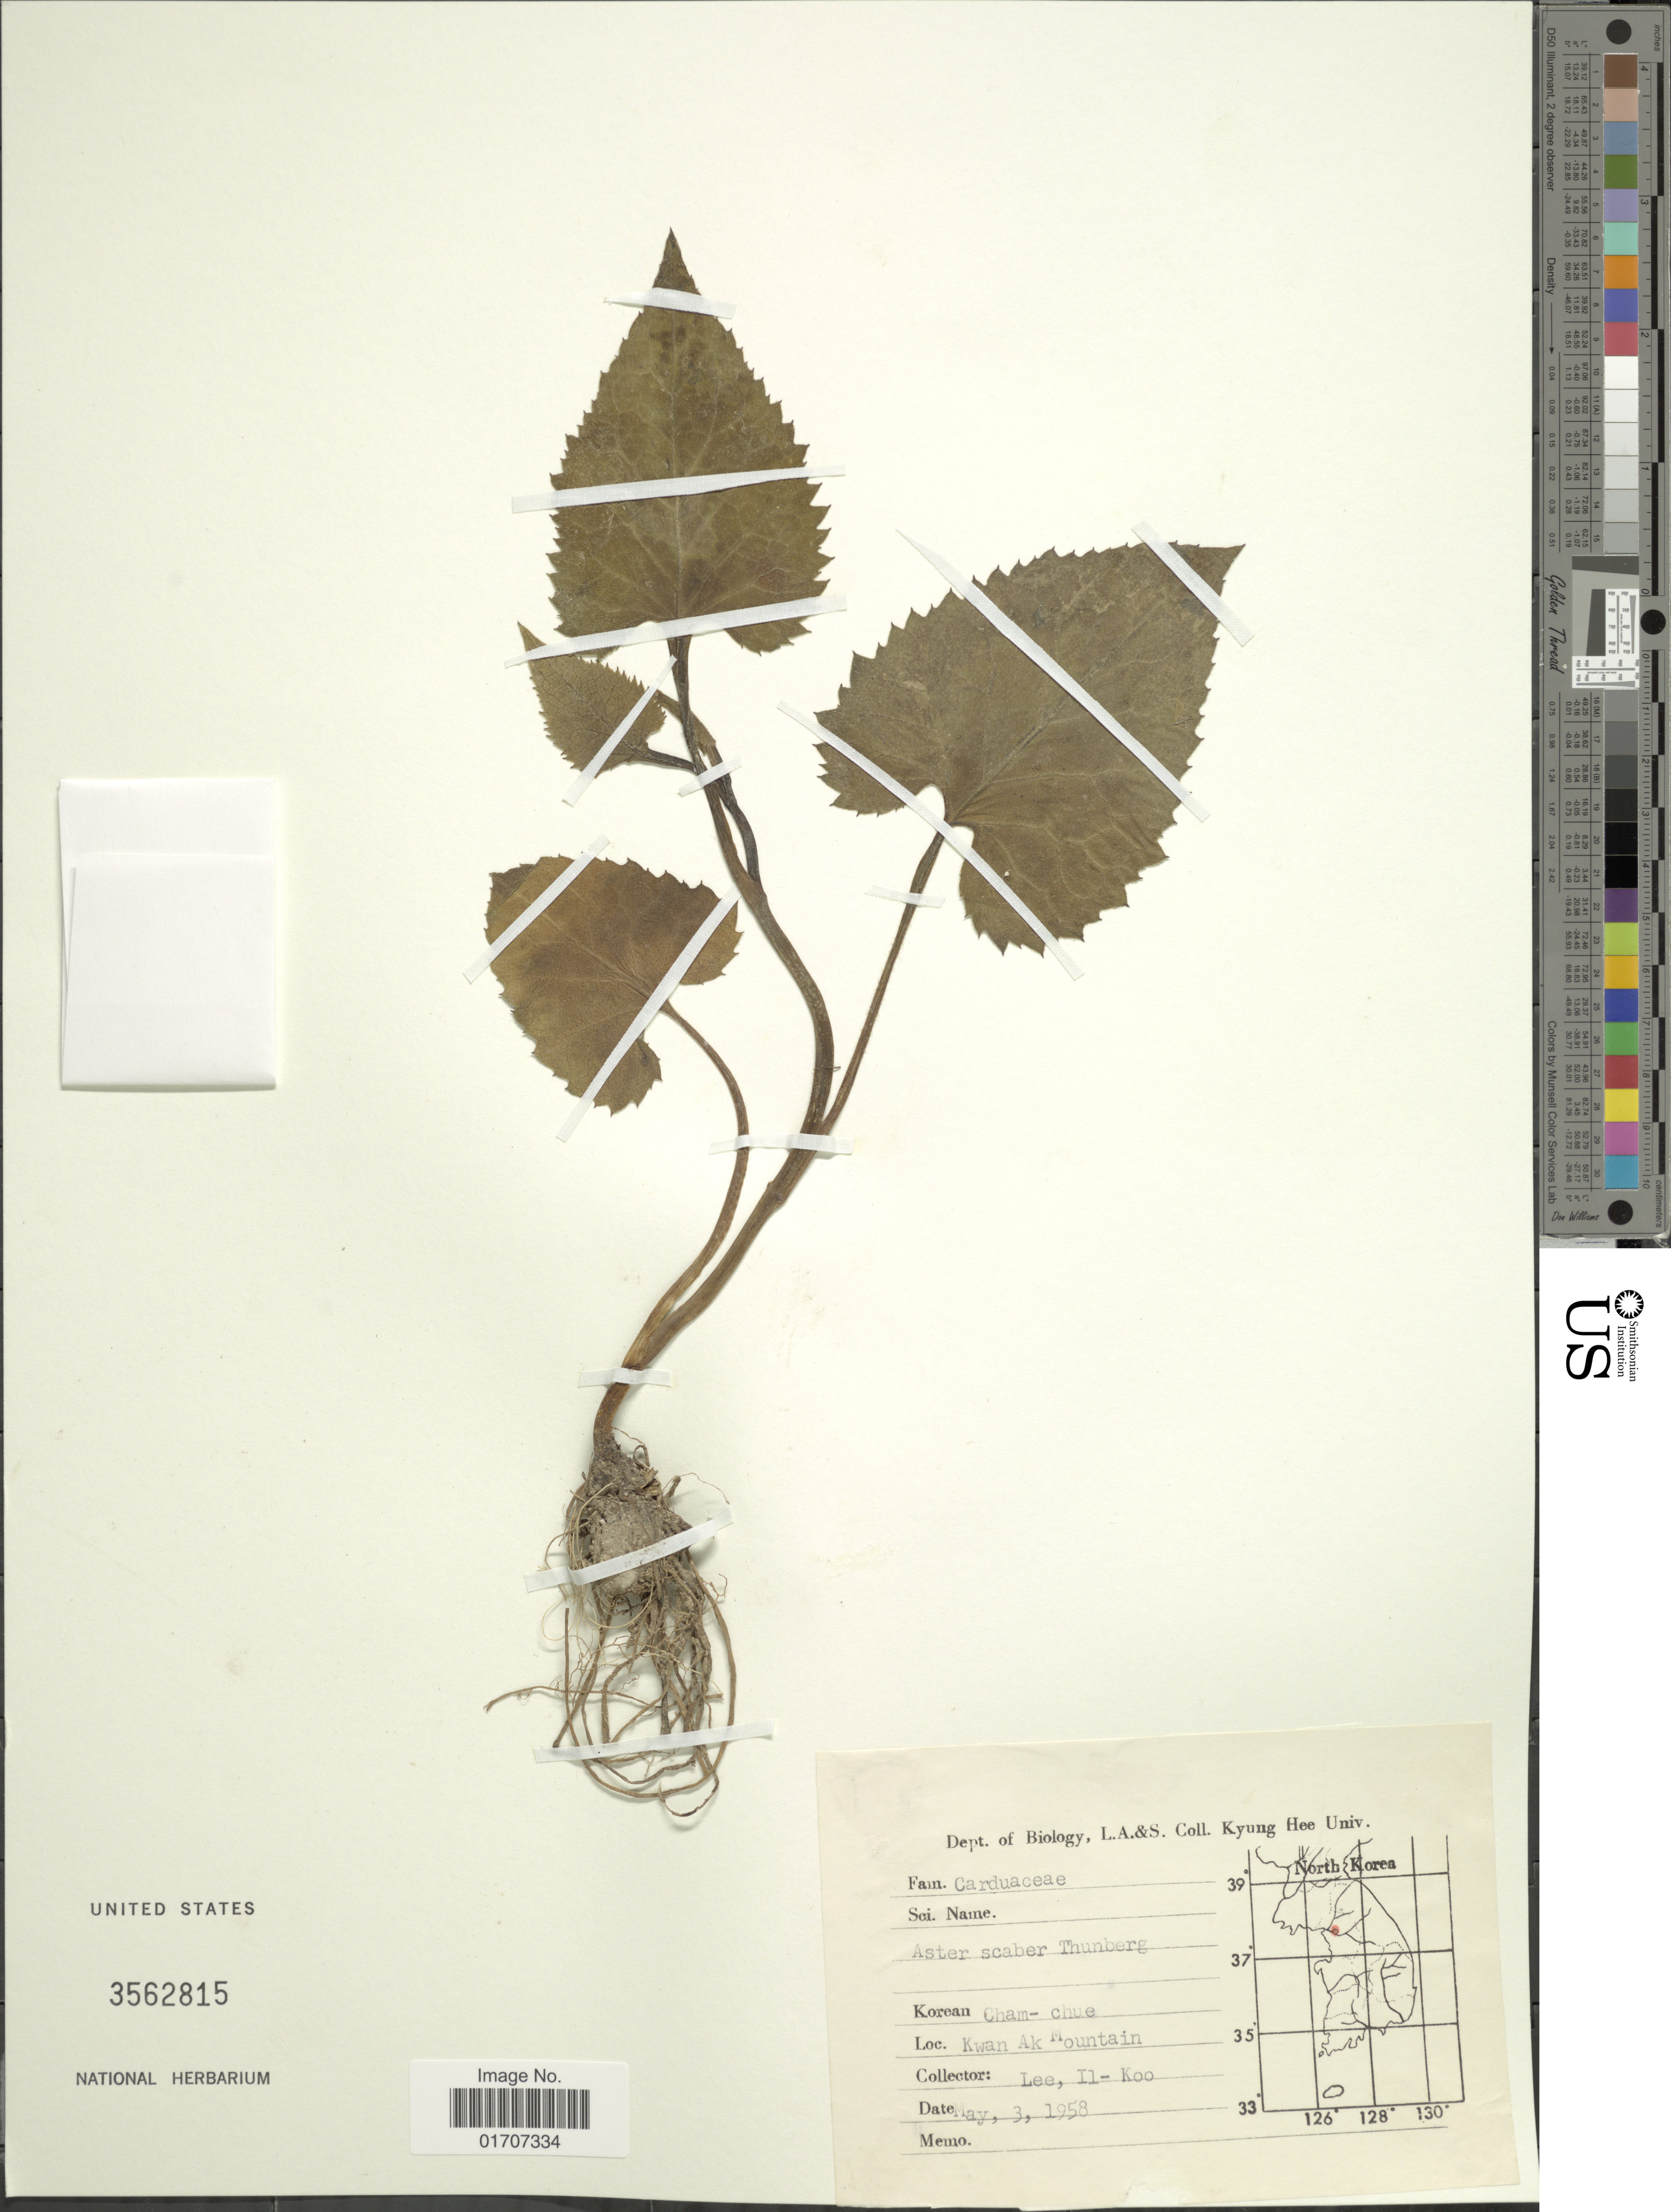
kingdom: Plantae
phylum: Tracheophyta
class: Magnoliopsida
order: Asterales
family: Asteraceae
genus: Doellingeria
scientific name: Doellingeria scabra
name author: (Thunb.) Nees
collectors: I. Lee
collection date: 1958-05-03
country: South Korea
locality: Kwan Ak Mountains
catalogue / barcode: US 3562815